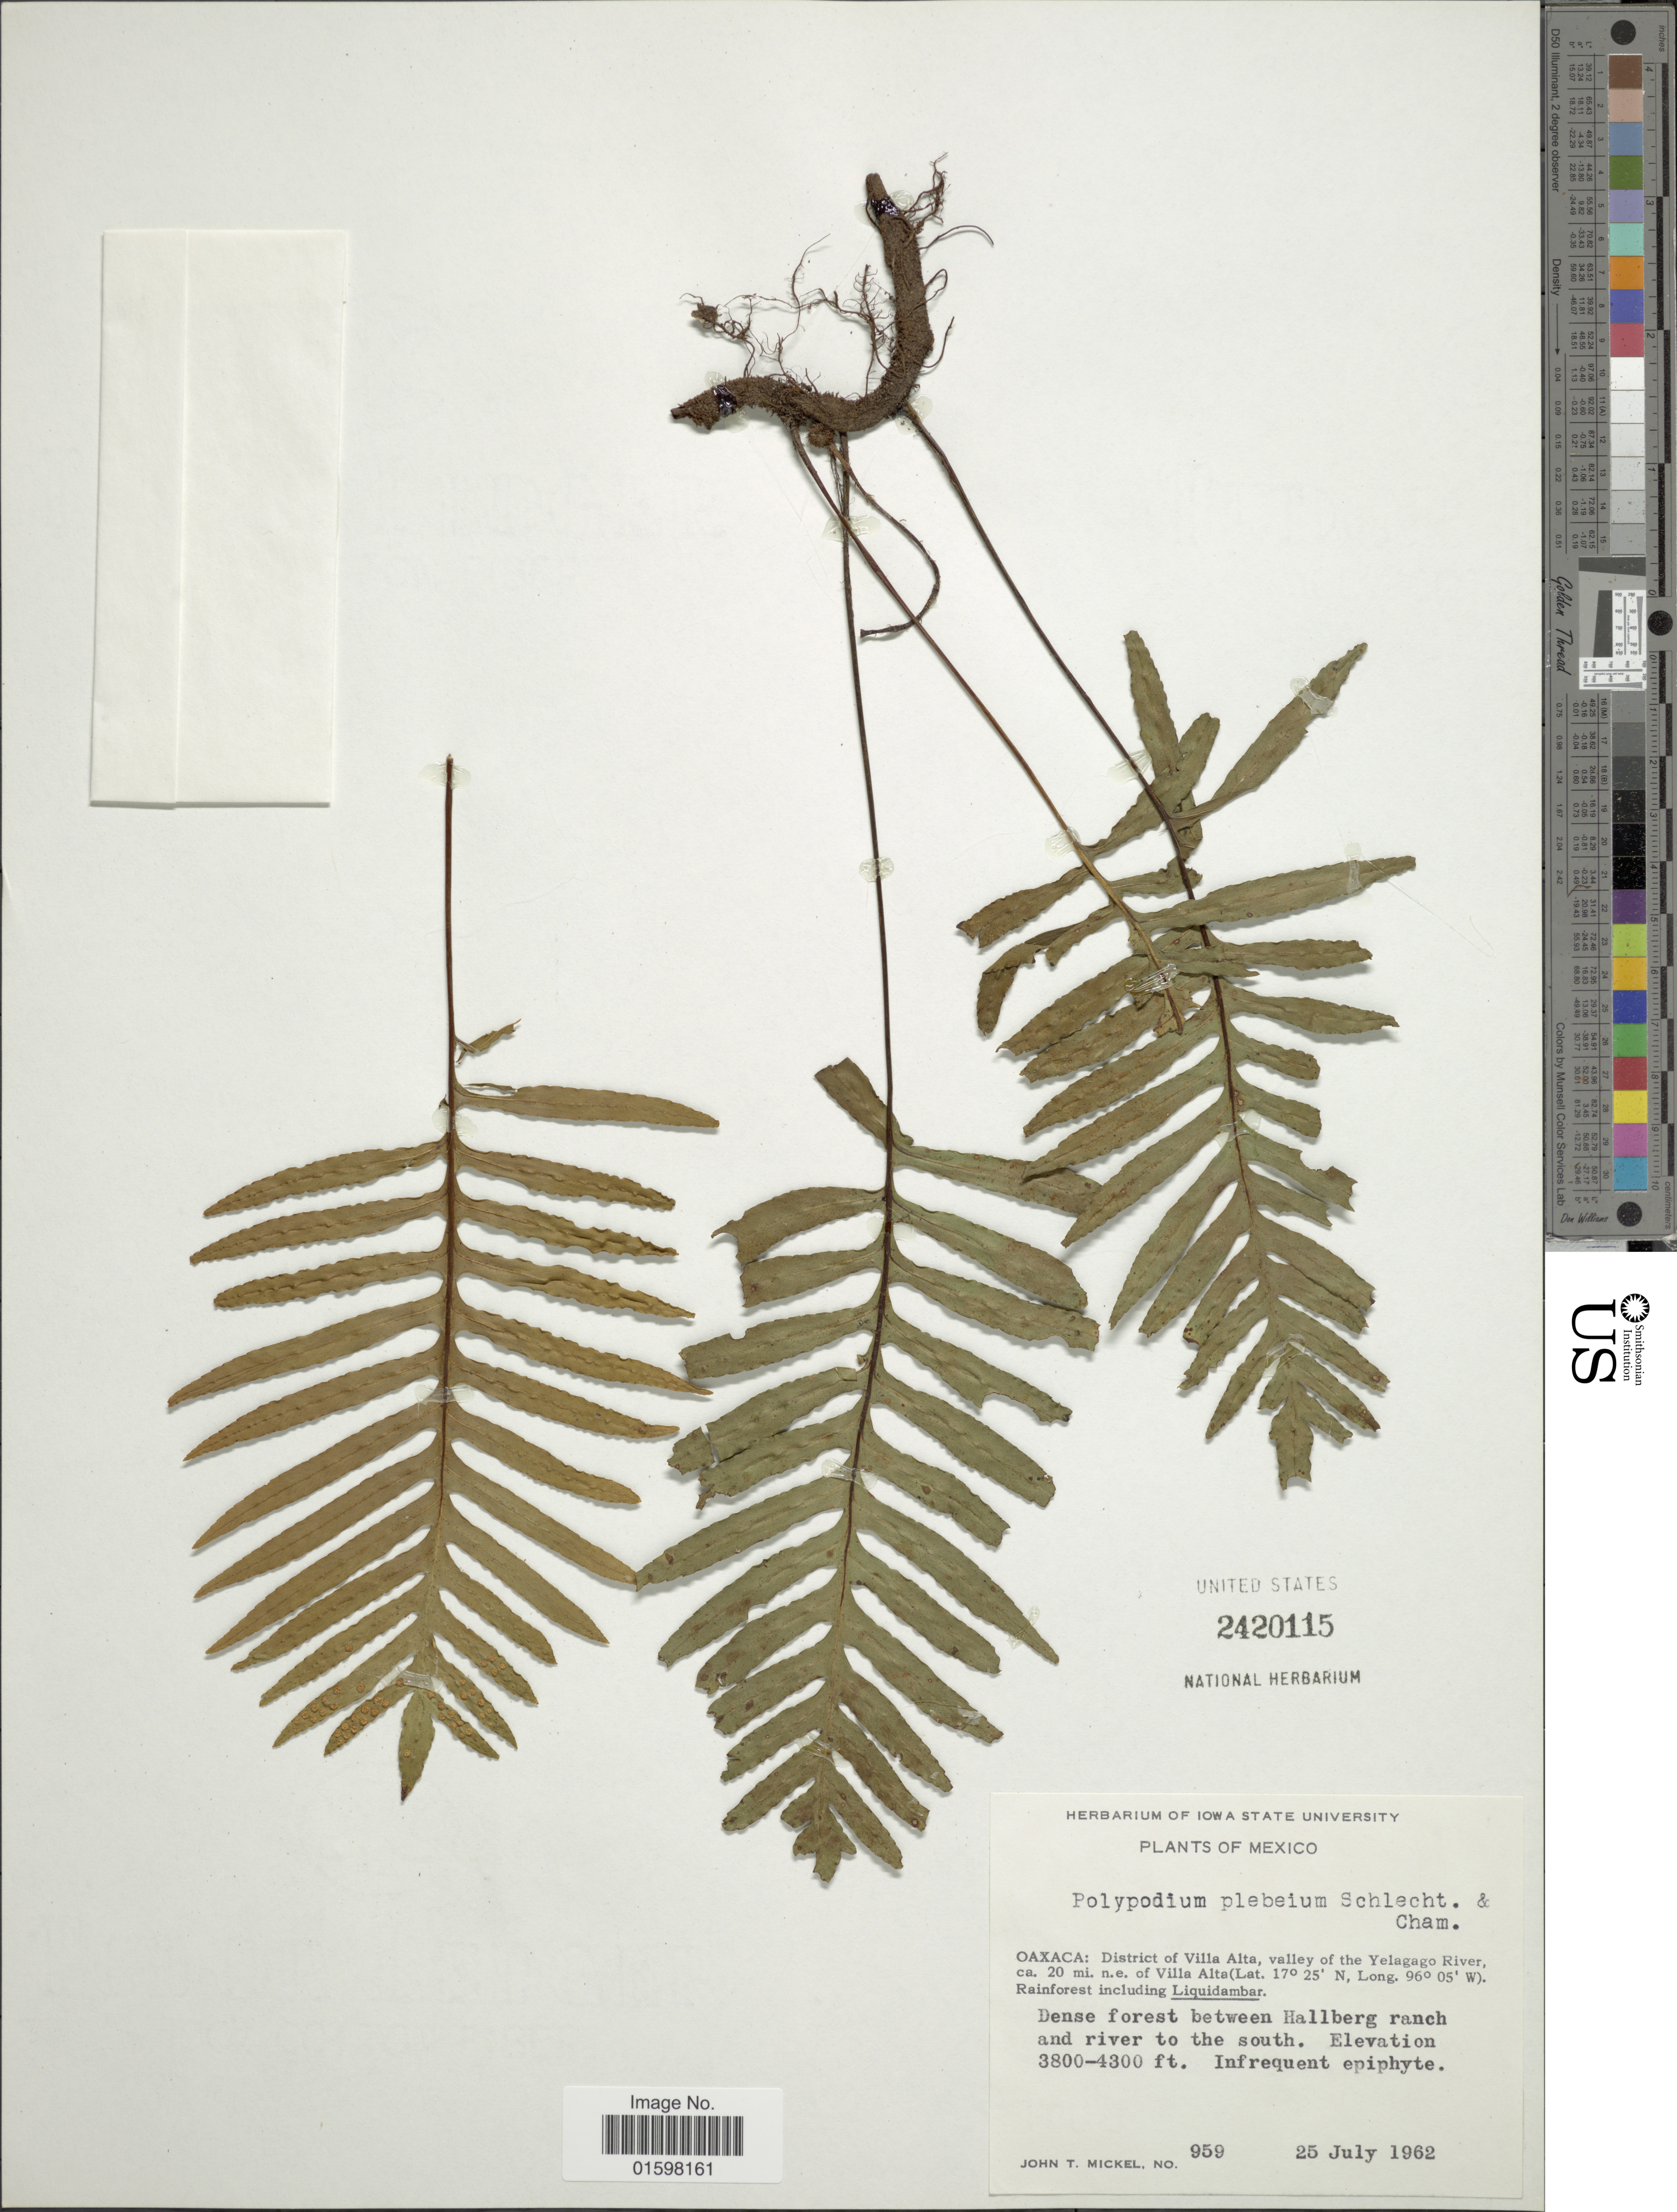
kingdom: Plantae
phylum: Tracheophyta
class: Polypodiopsida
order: Polypodiales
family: Polypodiaceae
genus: Pleopeltis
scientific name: Pleopeltis plebeia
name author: (Schltdl. ex Cham.) A.R. Sm. & Tejero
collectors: J. T. Mickel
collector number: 959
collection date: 1962-07-25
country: Mexico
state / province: Oaxaca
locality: Oaxaca: District of Villa Alta, valley of the Yelagago River 20 mi. n.e. Villa Alta. Dense forest between Hallberg ranch and river to the south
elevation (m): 1158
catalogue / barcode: US 2420115